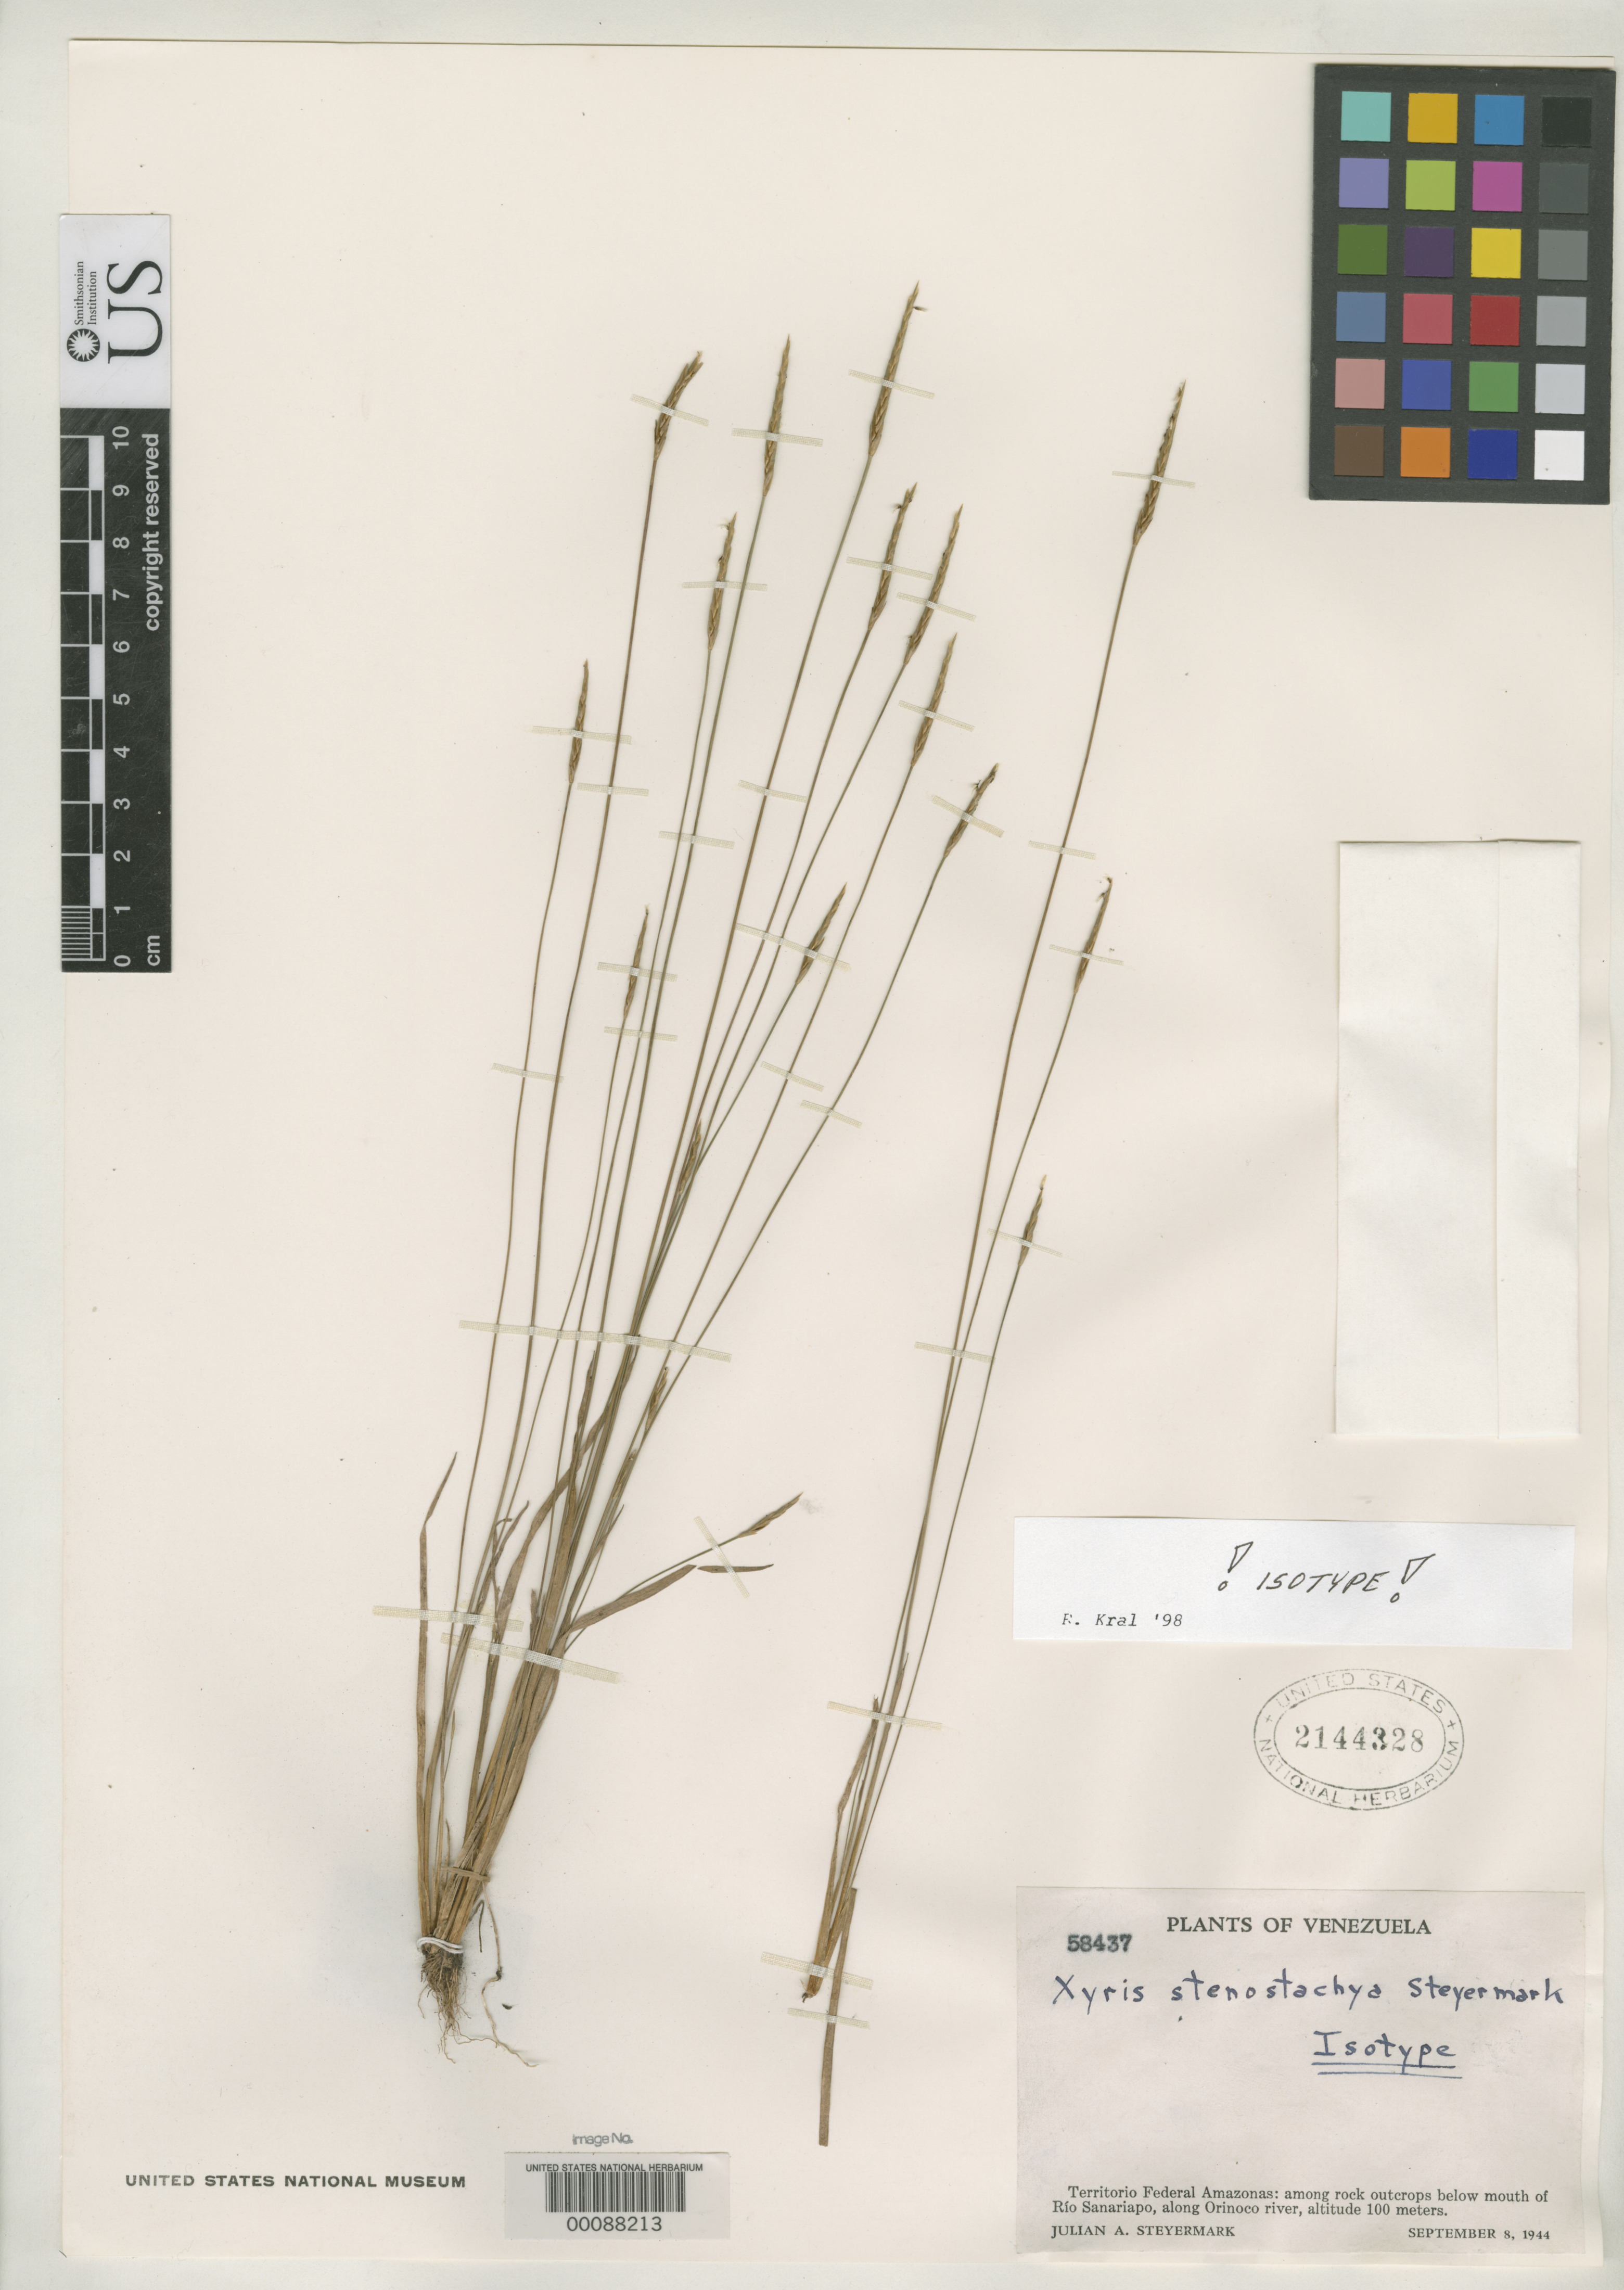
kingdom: Plantae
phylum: Tracheophyta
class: Liliopsida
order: Poales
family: Xyridaceae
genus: Xyris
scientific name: Xyris stenostachya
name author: Steyerm.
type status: Isotype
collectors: J. Steyermark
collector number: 58437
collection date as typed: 08 Sep 1944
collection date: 1944-09-08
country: Venezuela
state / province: Amazonas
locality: Below mouth of Rio Sanariapo, along Orinoco River.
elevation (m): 100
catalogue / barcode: US 2144328